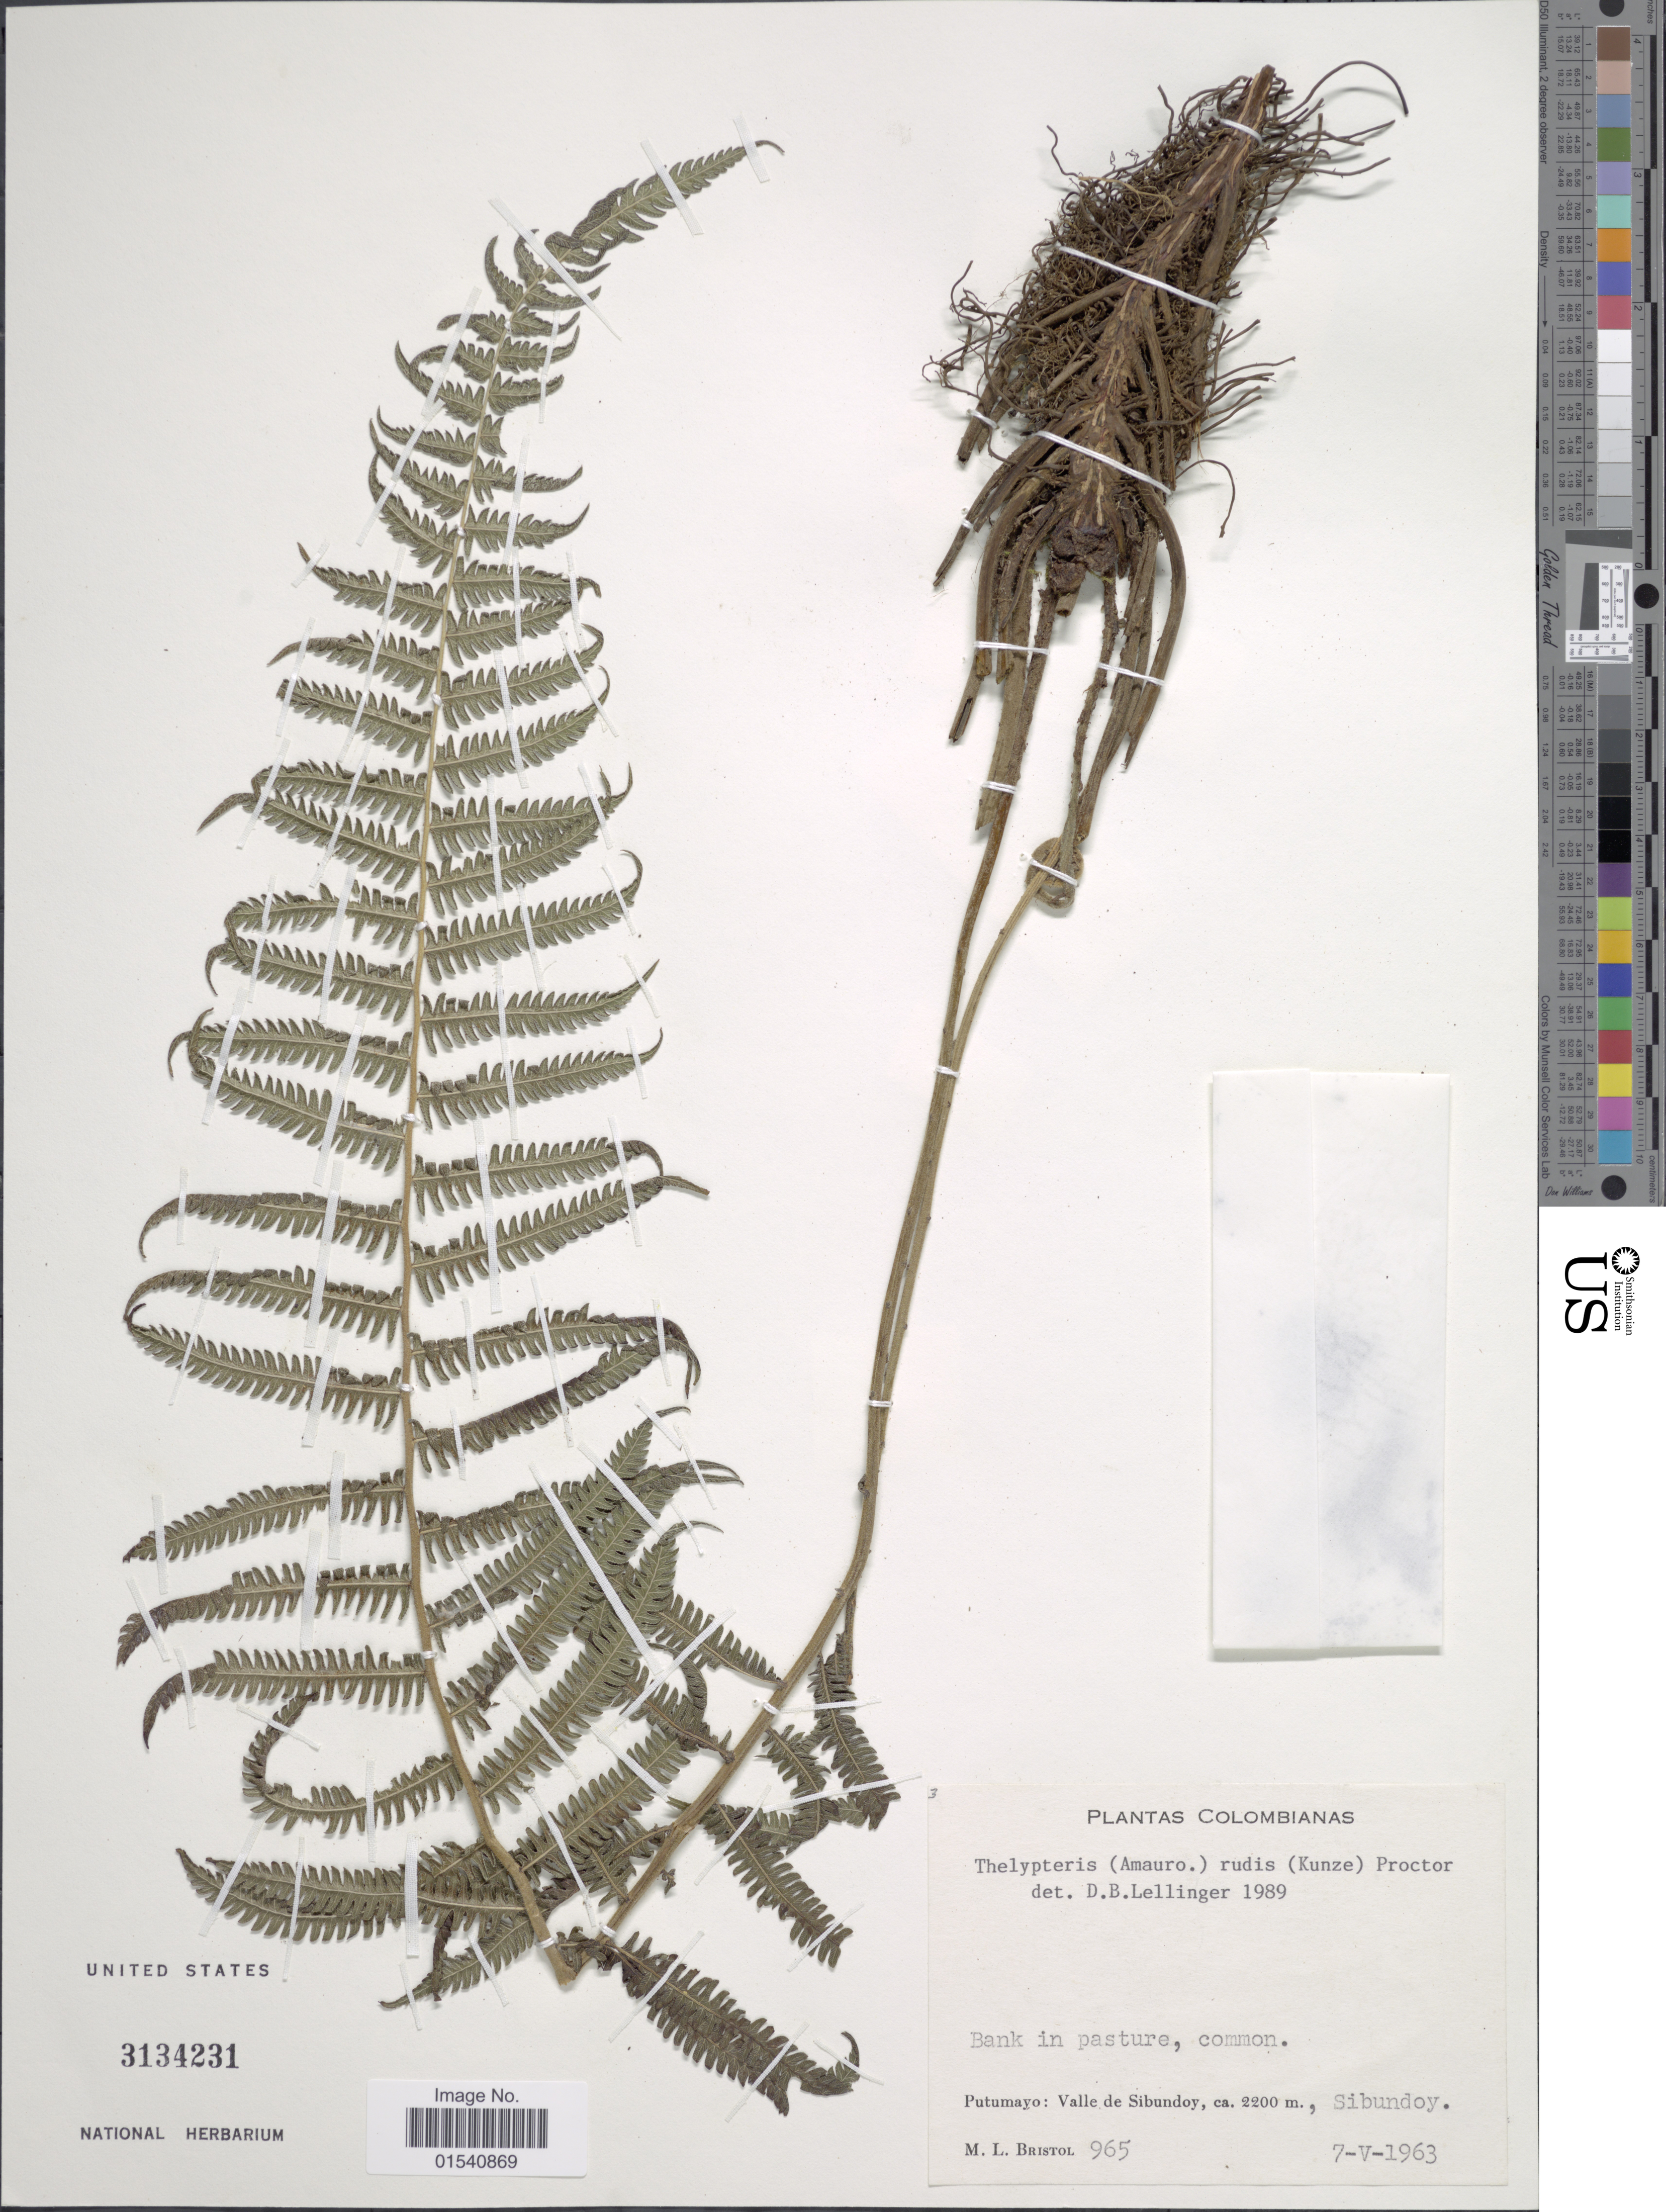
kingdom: Plantae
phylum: Tracheophyta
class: Polypodiopsida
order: Polypodiales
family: Thelypteridaceae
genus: Amauropelta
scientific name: Amauropelta rudis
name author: (Kunze) Pic. Serm.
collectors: M. L. Bristol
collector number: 965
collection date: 1963-05-07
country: Colombia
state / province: Putumayo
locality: Valle de Sibundoy, Sibundoy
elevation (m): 2200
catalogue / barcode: US 3134231